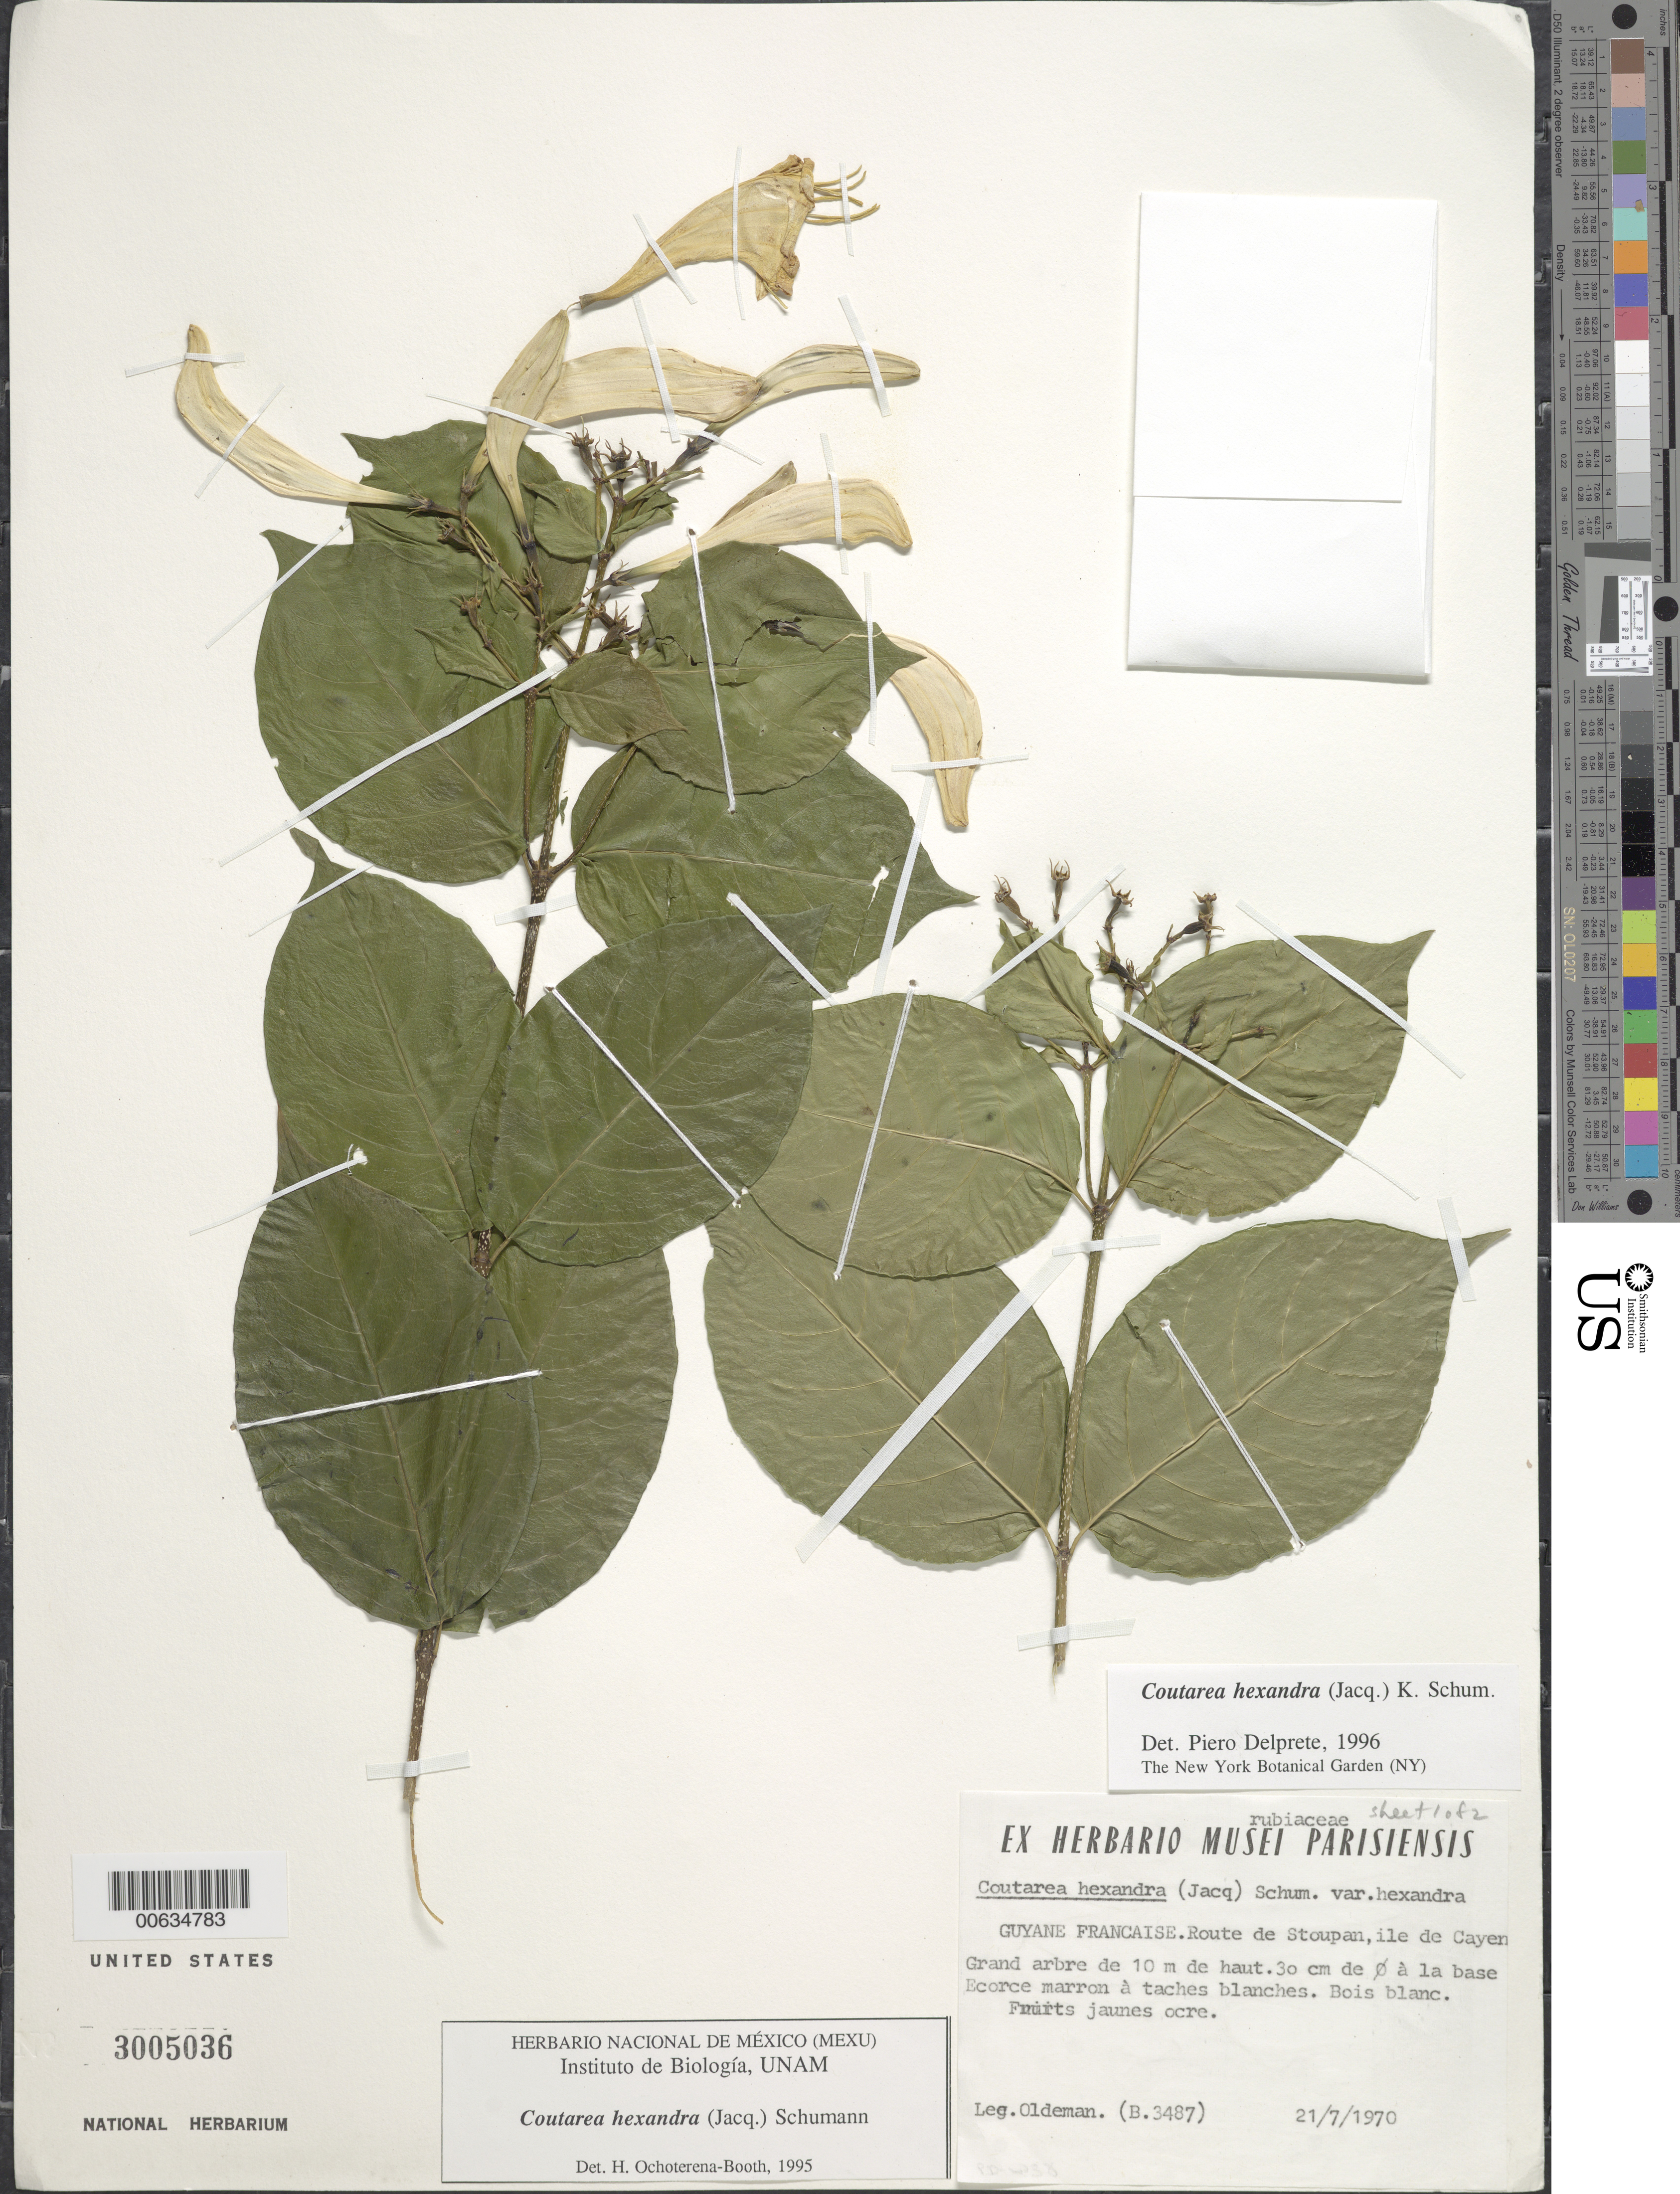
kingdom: Plantae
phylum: Tracheophyta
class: Magnoliopsida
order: Gentianales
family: Rubiaceae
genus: Coutarea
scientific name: Coutarea hexandra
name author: (Jacq.) K. Schum.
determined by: Delprete, P. G., Herb. de Guyane Cay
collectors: R. Oldeman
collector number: B 3487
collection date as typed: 21-Jul-70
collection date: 1970-07-21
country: French Guiana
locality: Route de Stoupan, Ile de Cayenne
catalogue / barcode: US 3005036